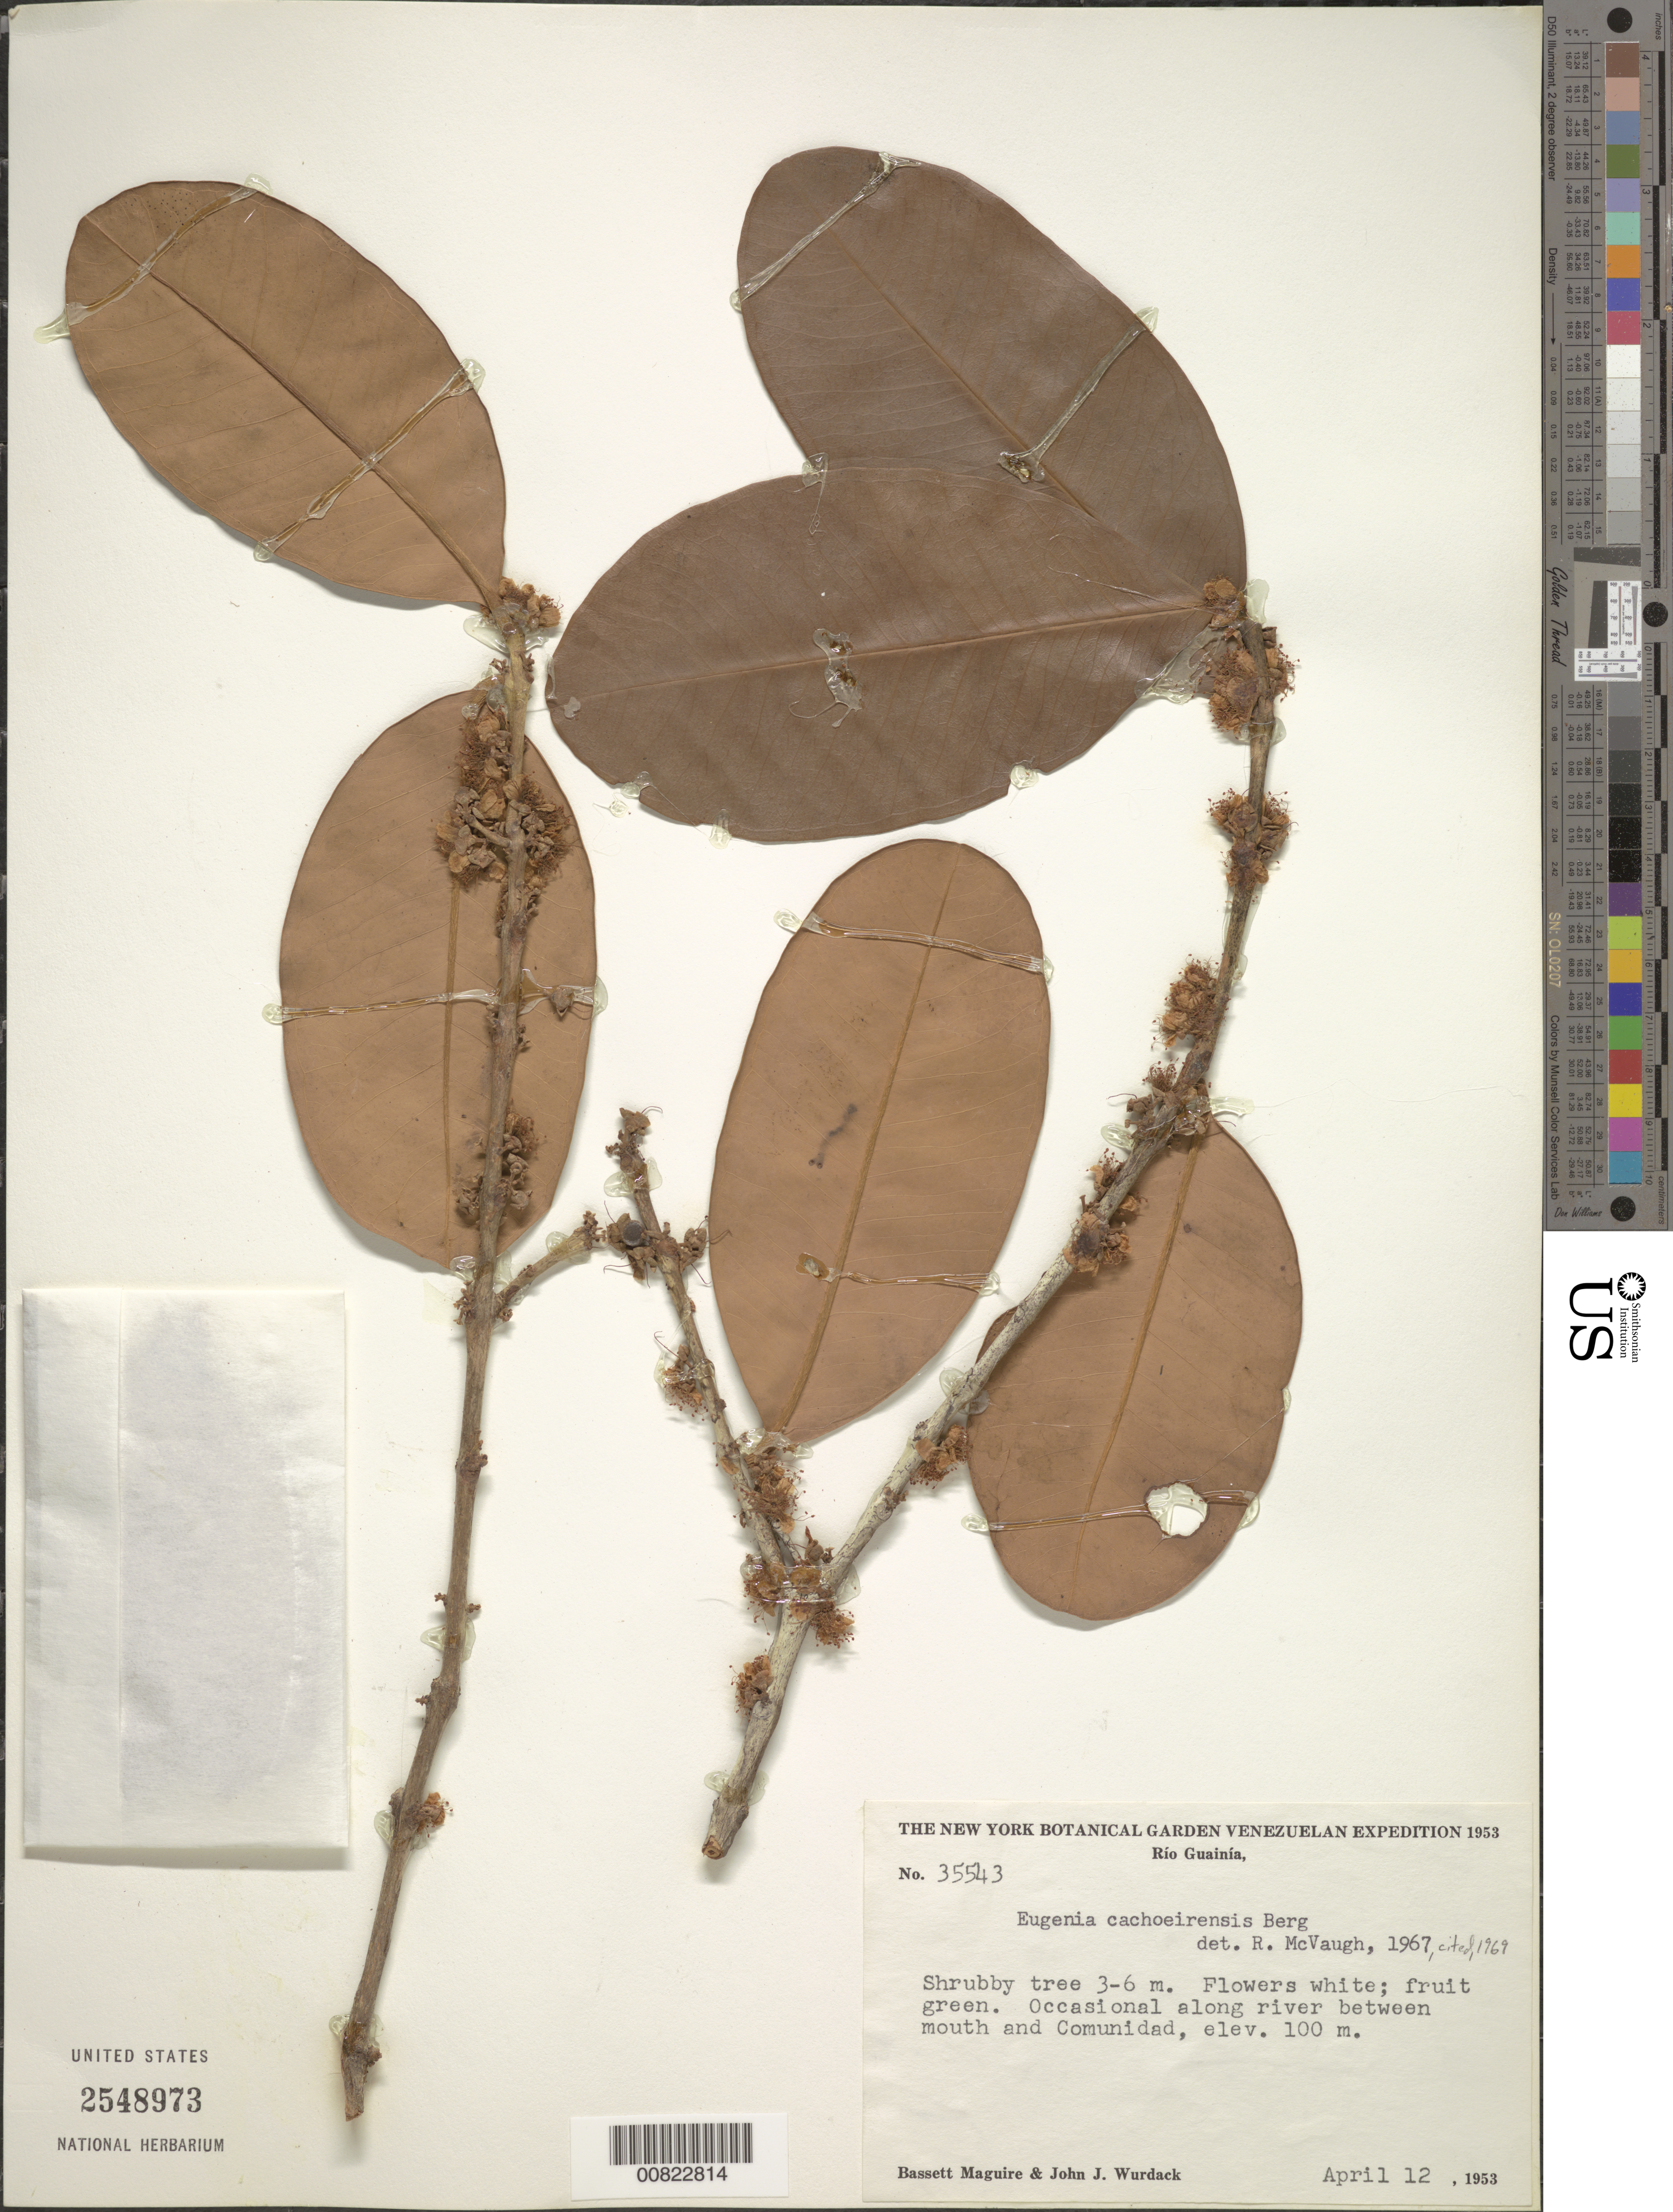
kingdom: Plantae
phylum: Tracheophyta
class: Magnoliopsida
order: Myrtales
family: Myrtaceae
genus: Eugenia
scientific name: Eugenia cachoeirensis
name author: O. Berg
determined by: McVaugh, R.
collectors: B. Maguire & J. J. Wurdack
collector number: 35543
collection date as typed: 12-Apr-53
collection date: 1953-04-12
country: Venezuela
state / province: Amazonas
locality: Río Guainía, between mouth and Comunidad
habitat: Along river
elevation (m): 100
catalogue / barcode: US 2548973